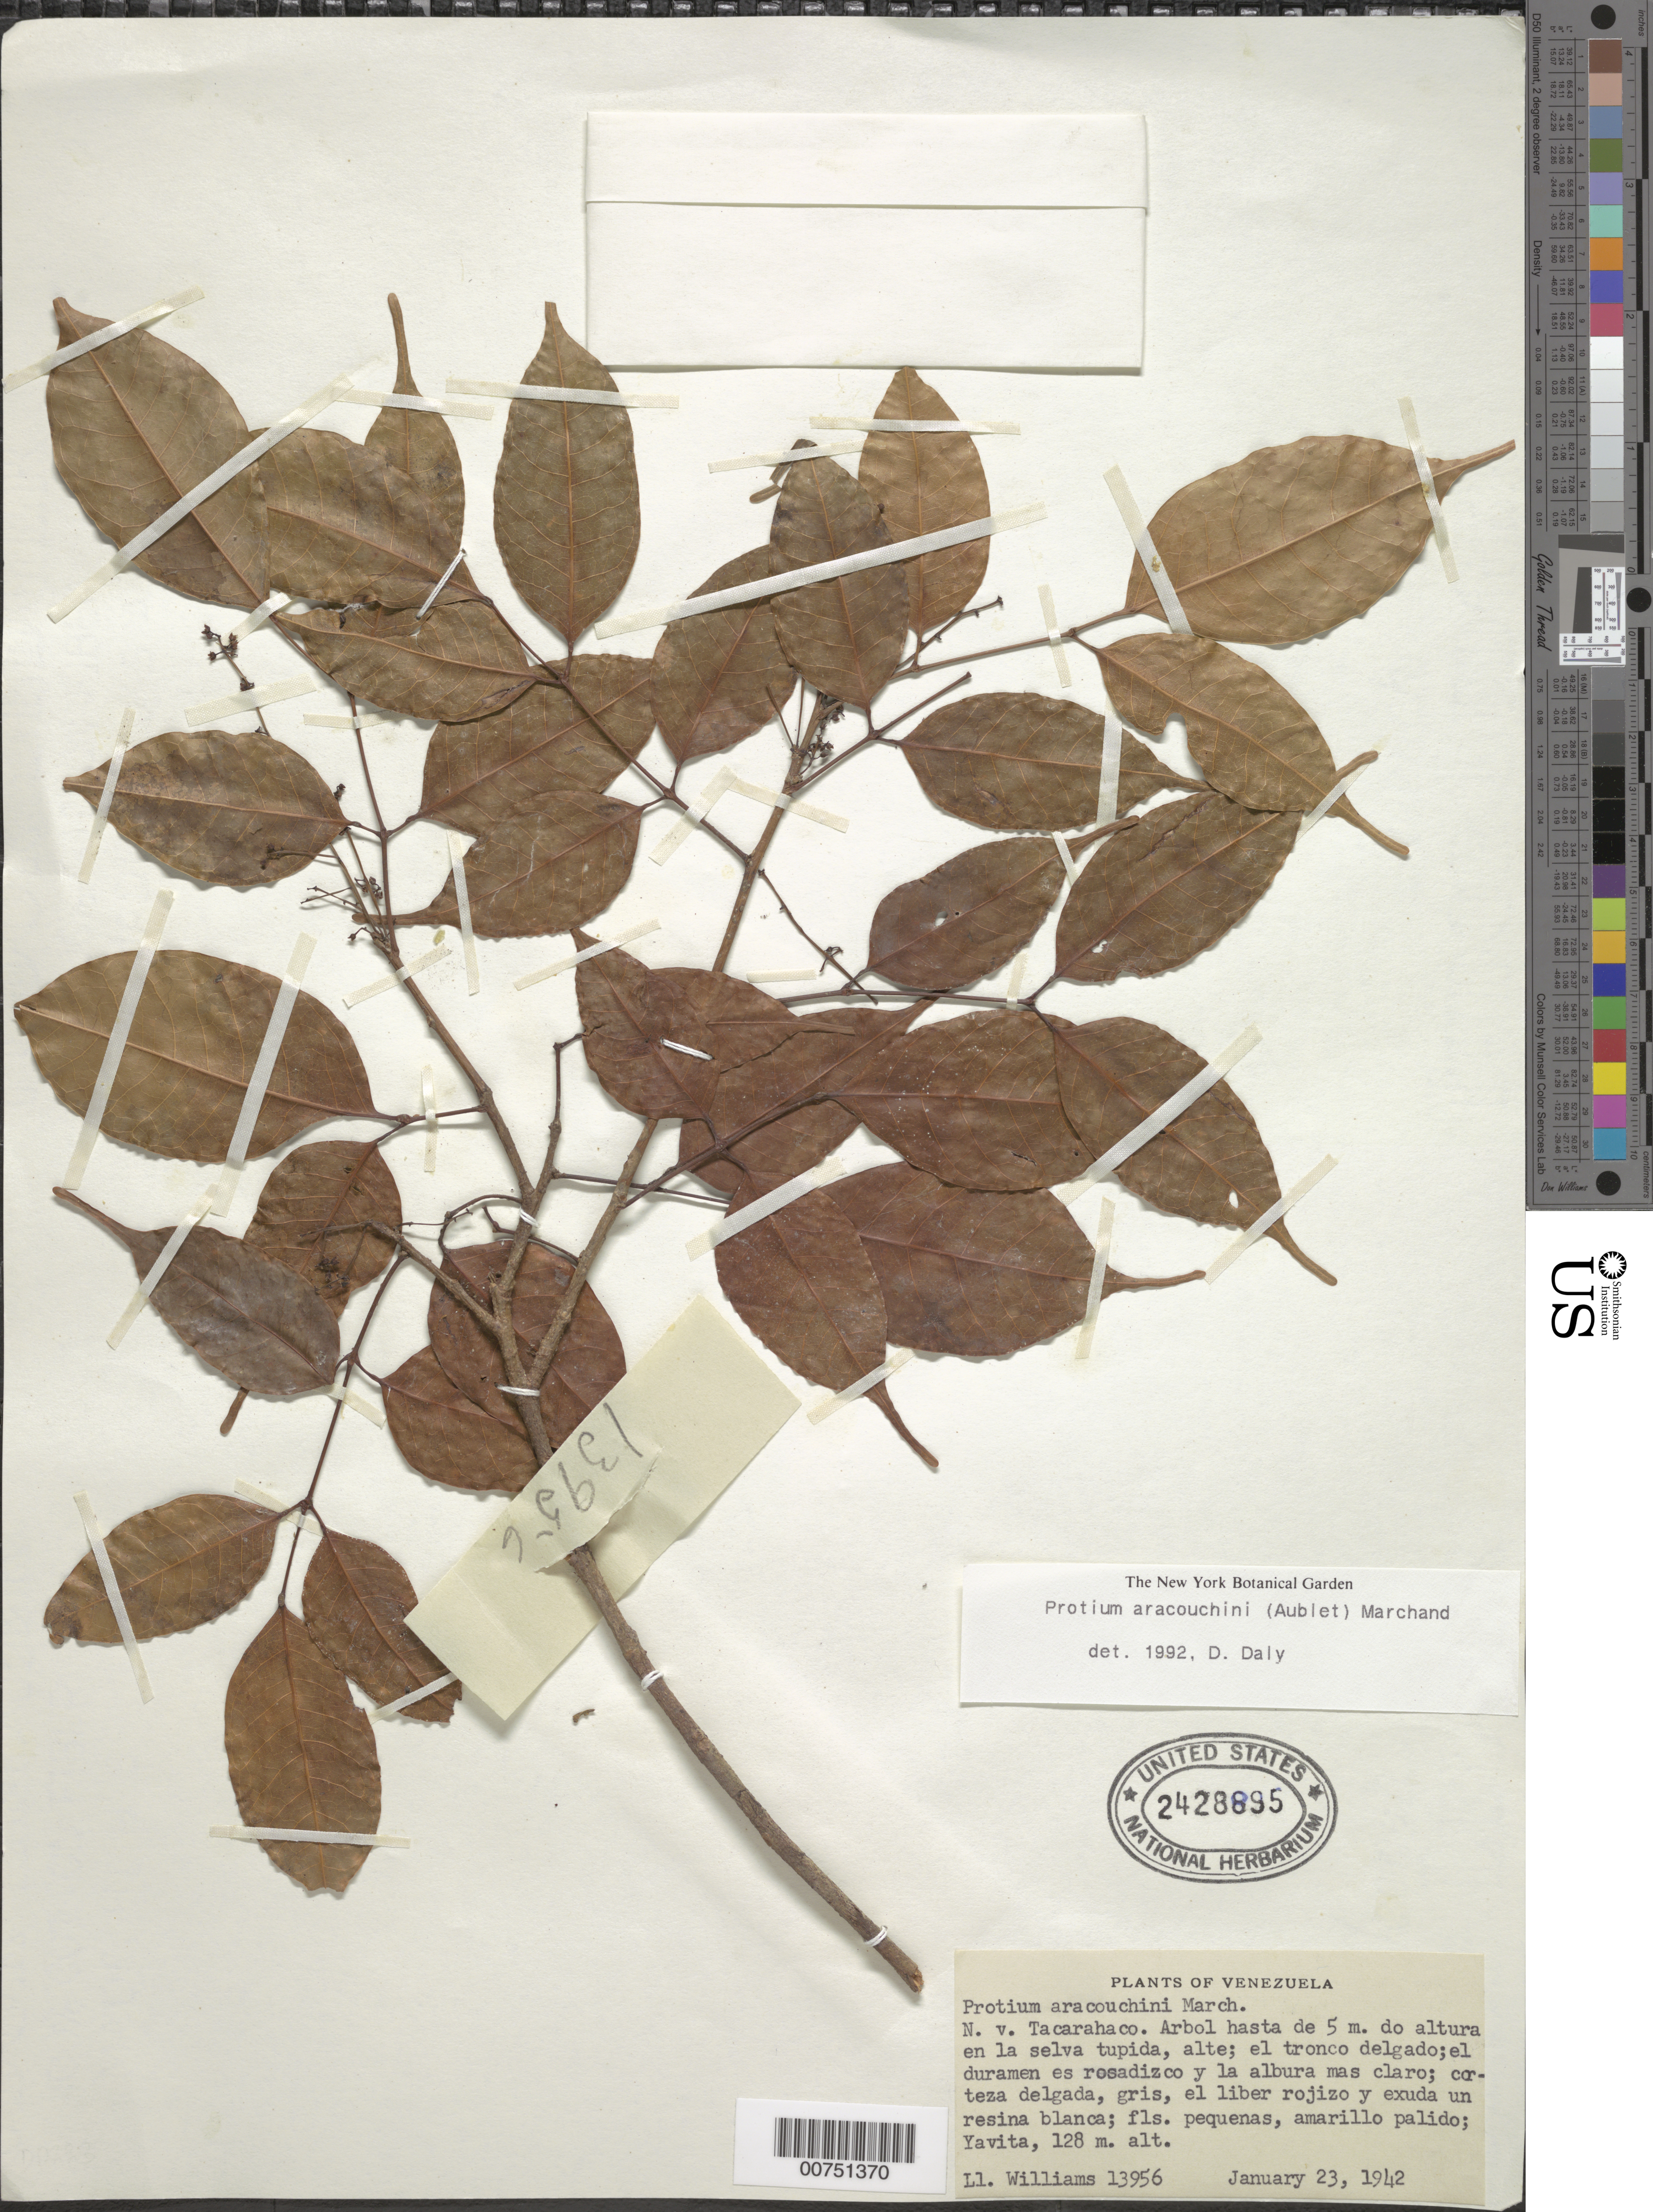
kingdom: Plantae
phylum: Tracheophyta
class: Magnoliopsida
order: Sapindales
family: Burseraceae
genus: Protium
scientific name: Protium aracouchini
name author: (Aubl.) Marchand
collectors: Ll. Williams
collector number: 13956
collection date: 1942-01-23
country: Venezuela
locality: Yavita.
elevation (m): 128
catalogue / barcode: US 2428895